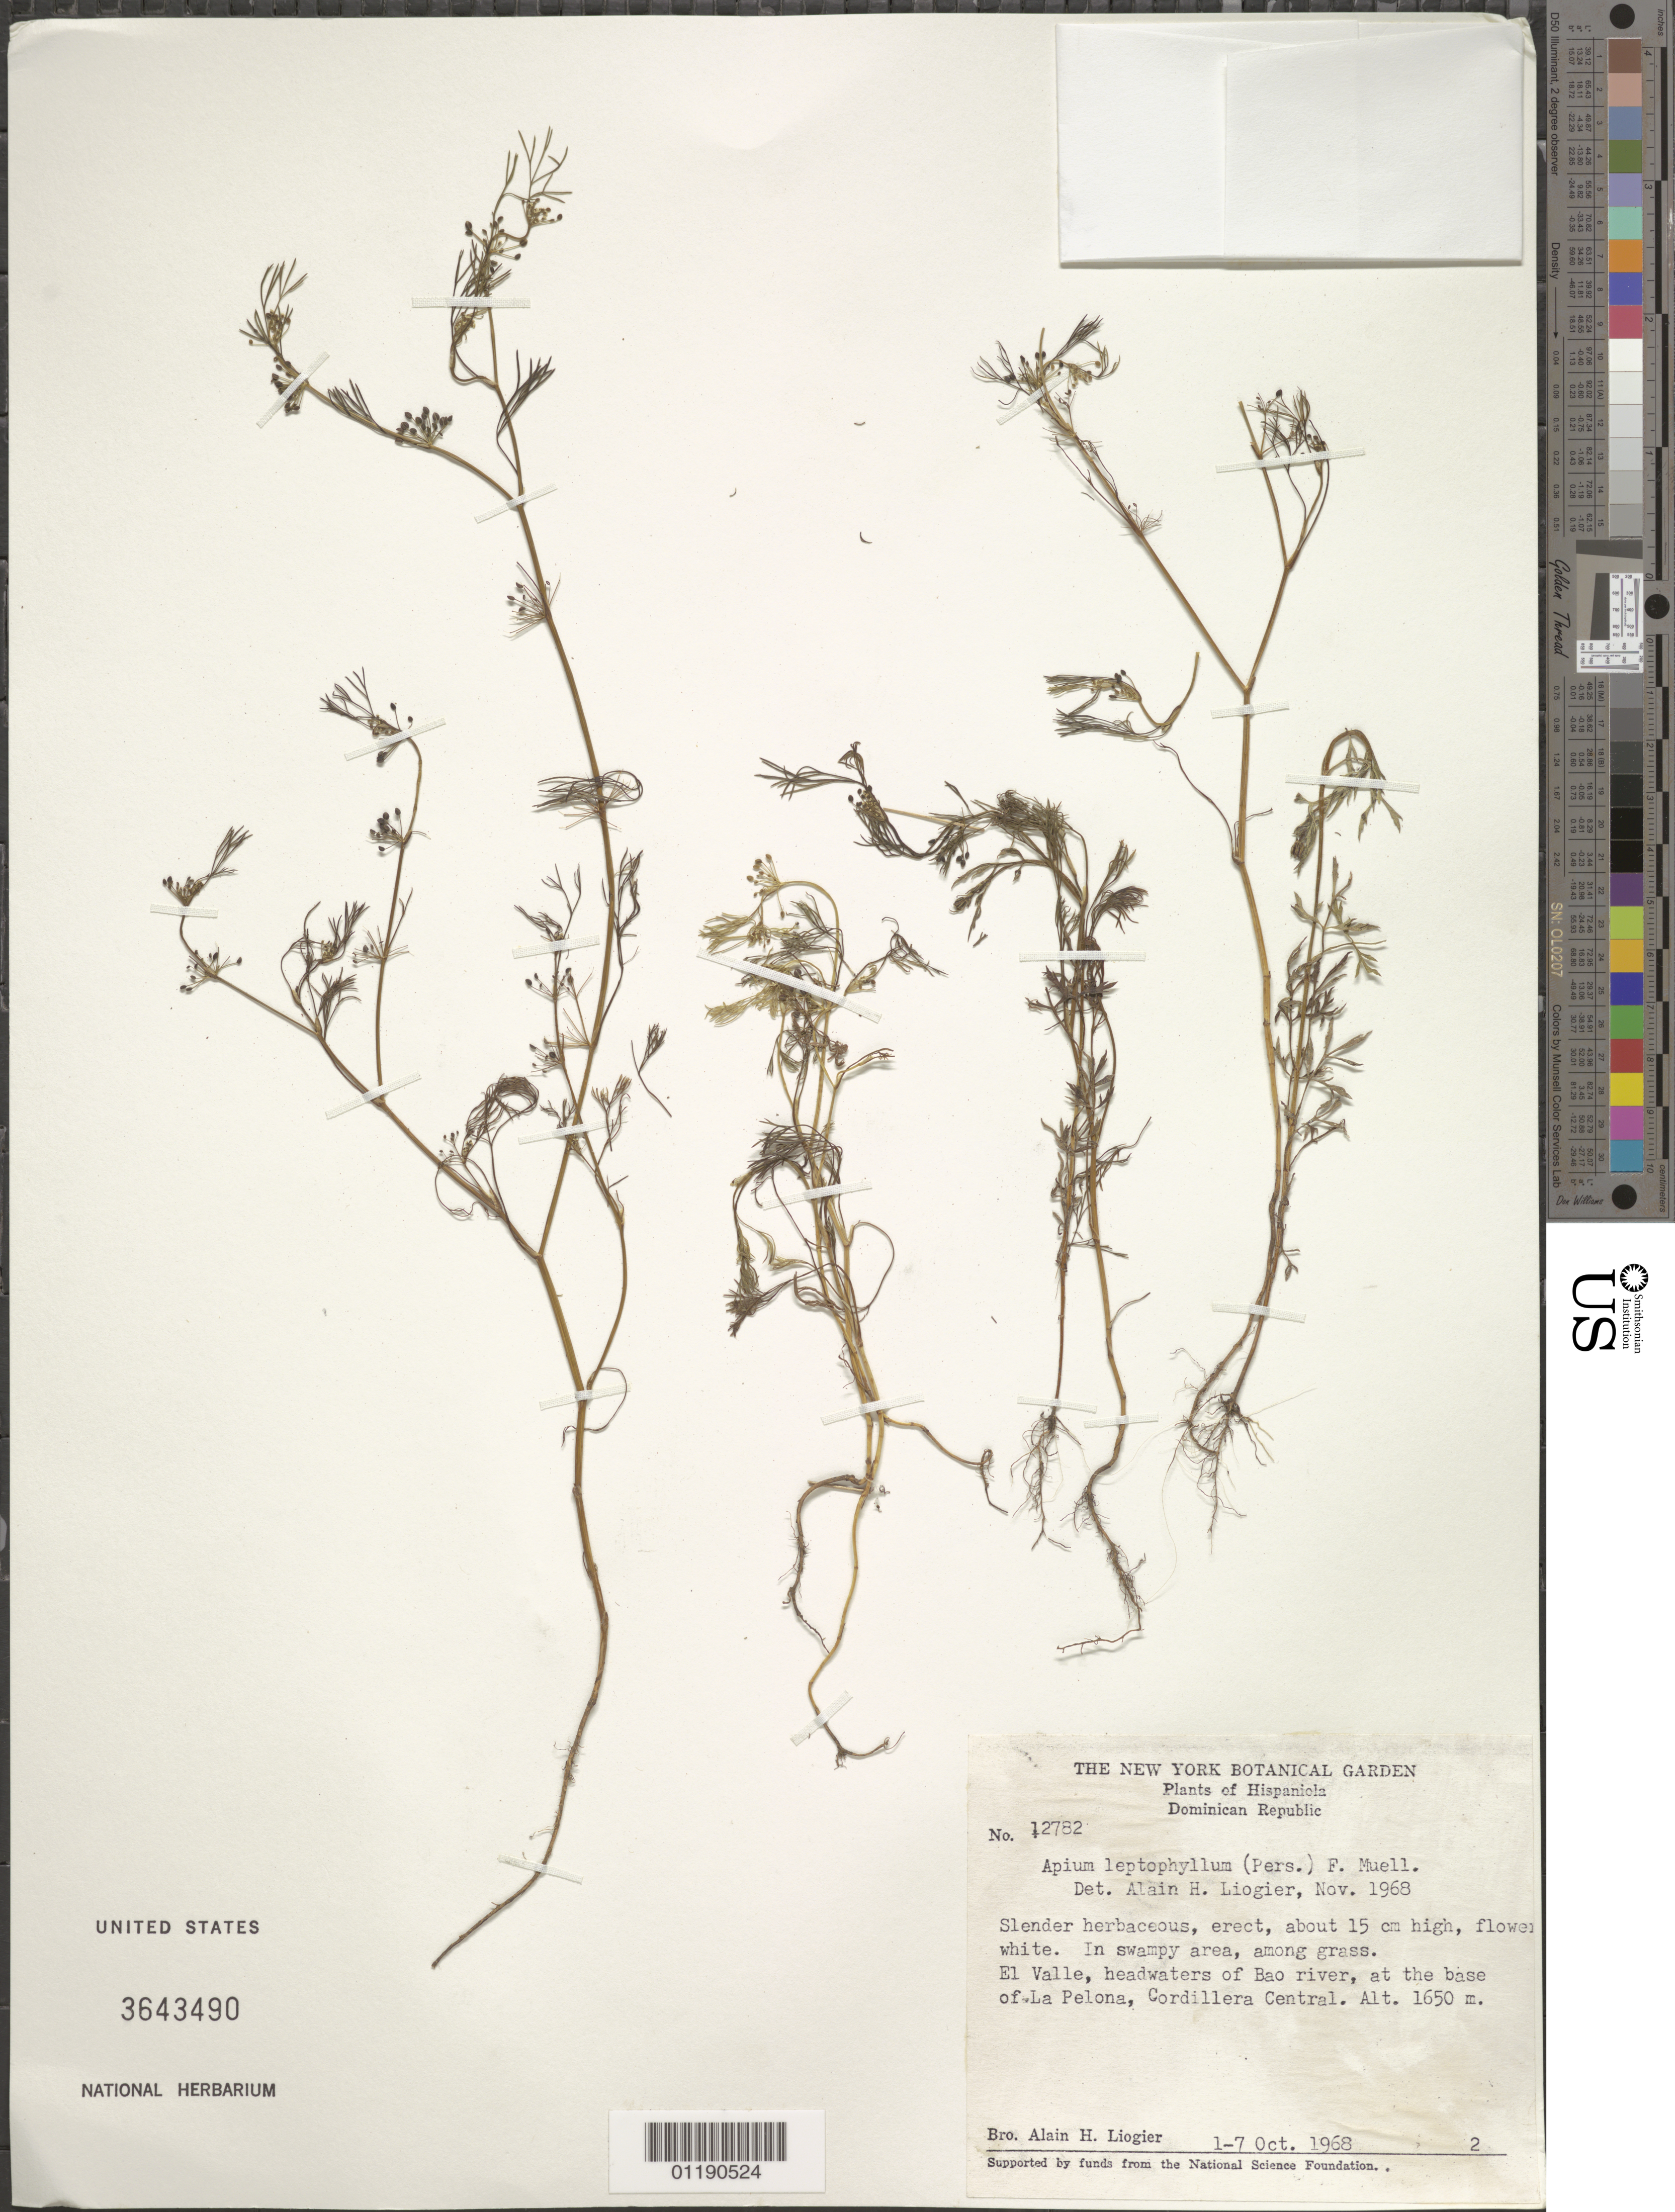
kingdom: Plantae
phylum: Tracheophyta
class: Magnoliopsida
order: Apiales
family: Apiaceae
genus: Apium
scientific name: Apium leptophyllum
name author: (Pers.) F. Muell. ex Benth.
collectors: A. H. Liogier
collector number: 12782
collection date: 1968-10-01/1968-10-07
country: Dominican Republic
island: Hispaniola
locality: El Valle, headwaters of Bao river, at the base of La Pelona, Cordillera Central.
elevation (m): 1650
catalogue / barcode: US 3643490